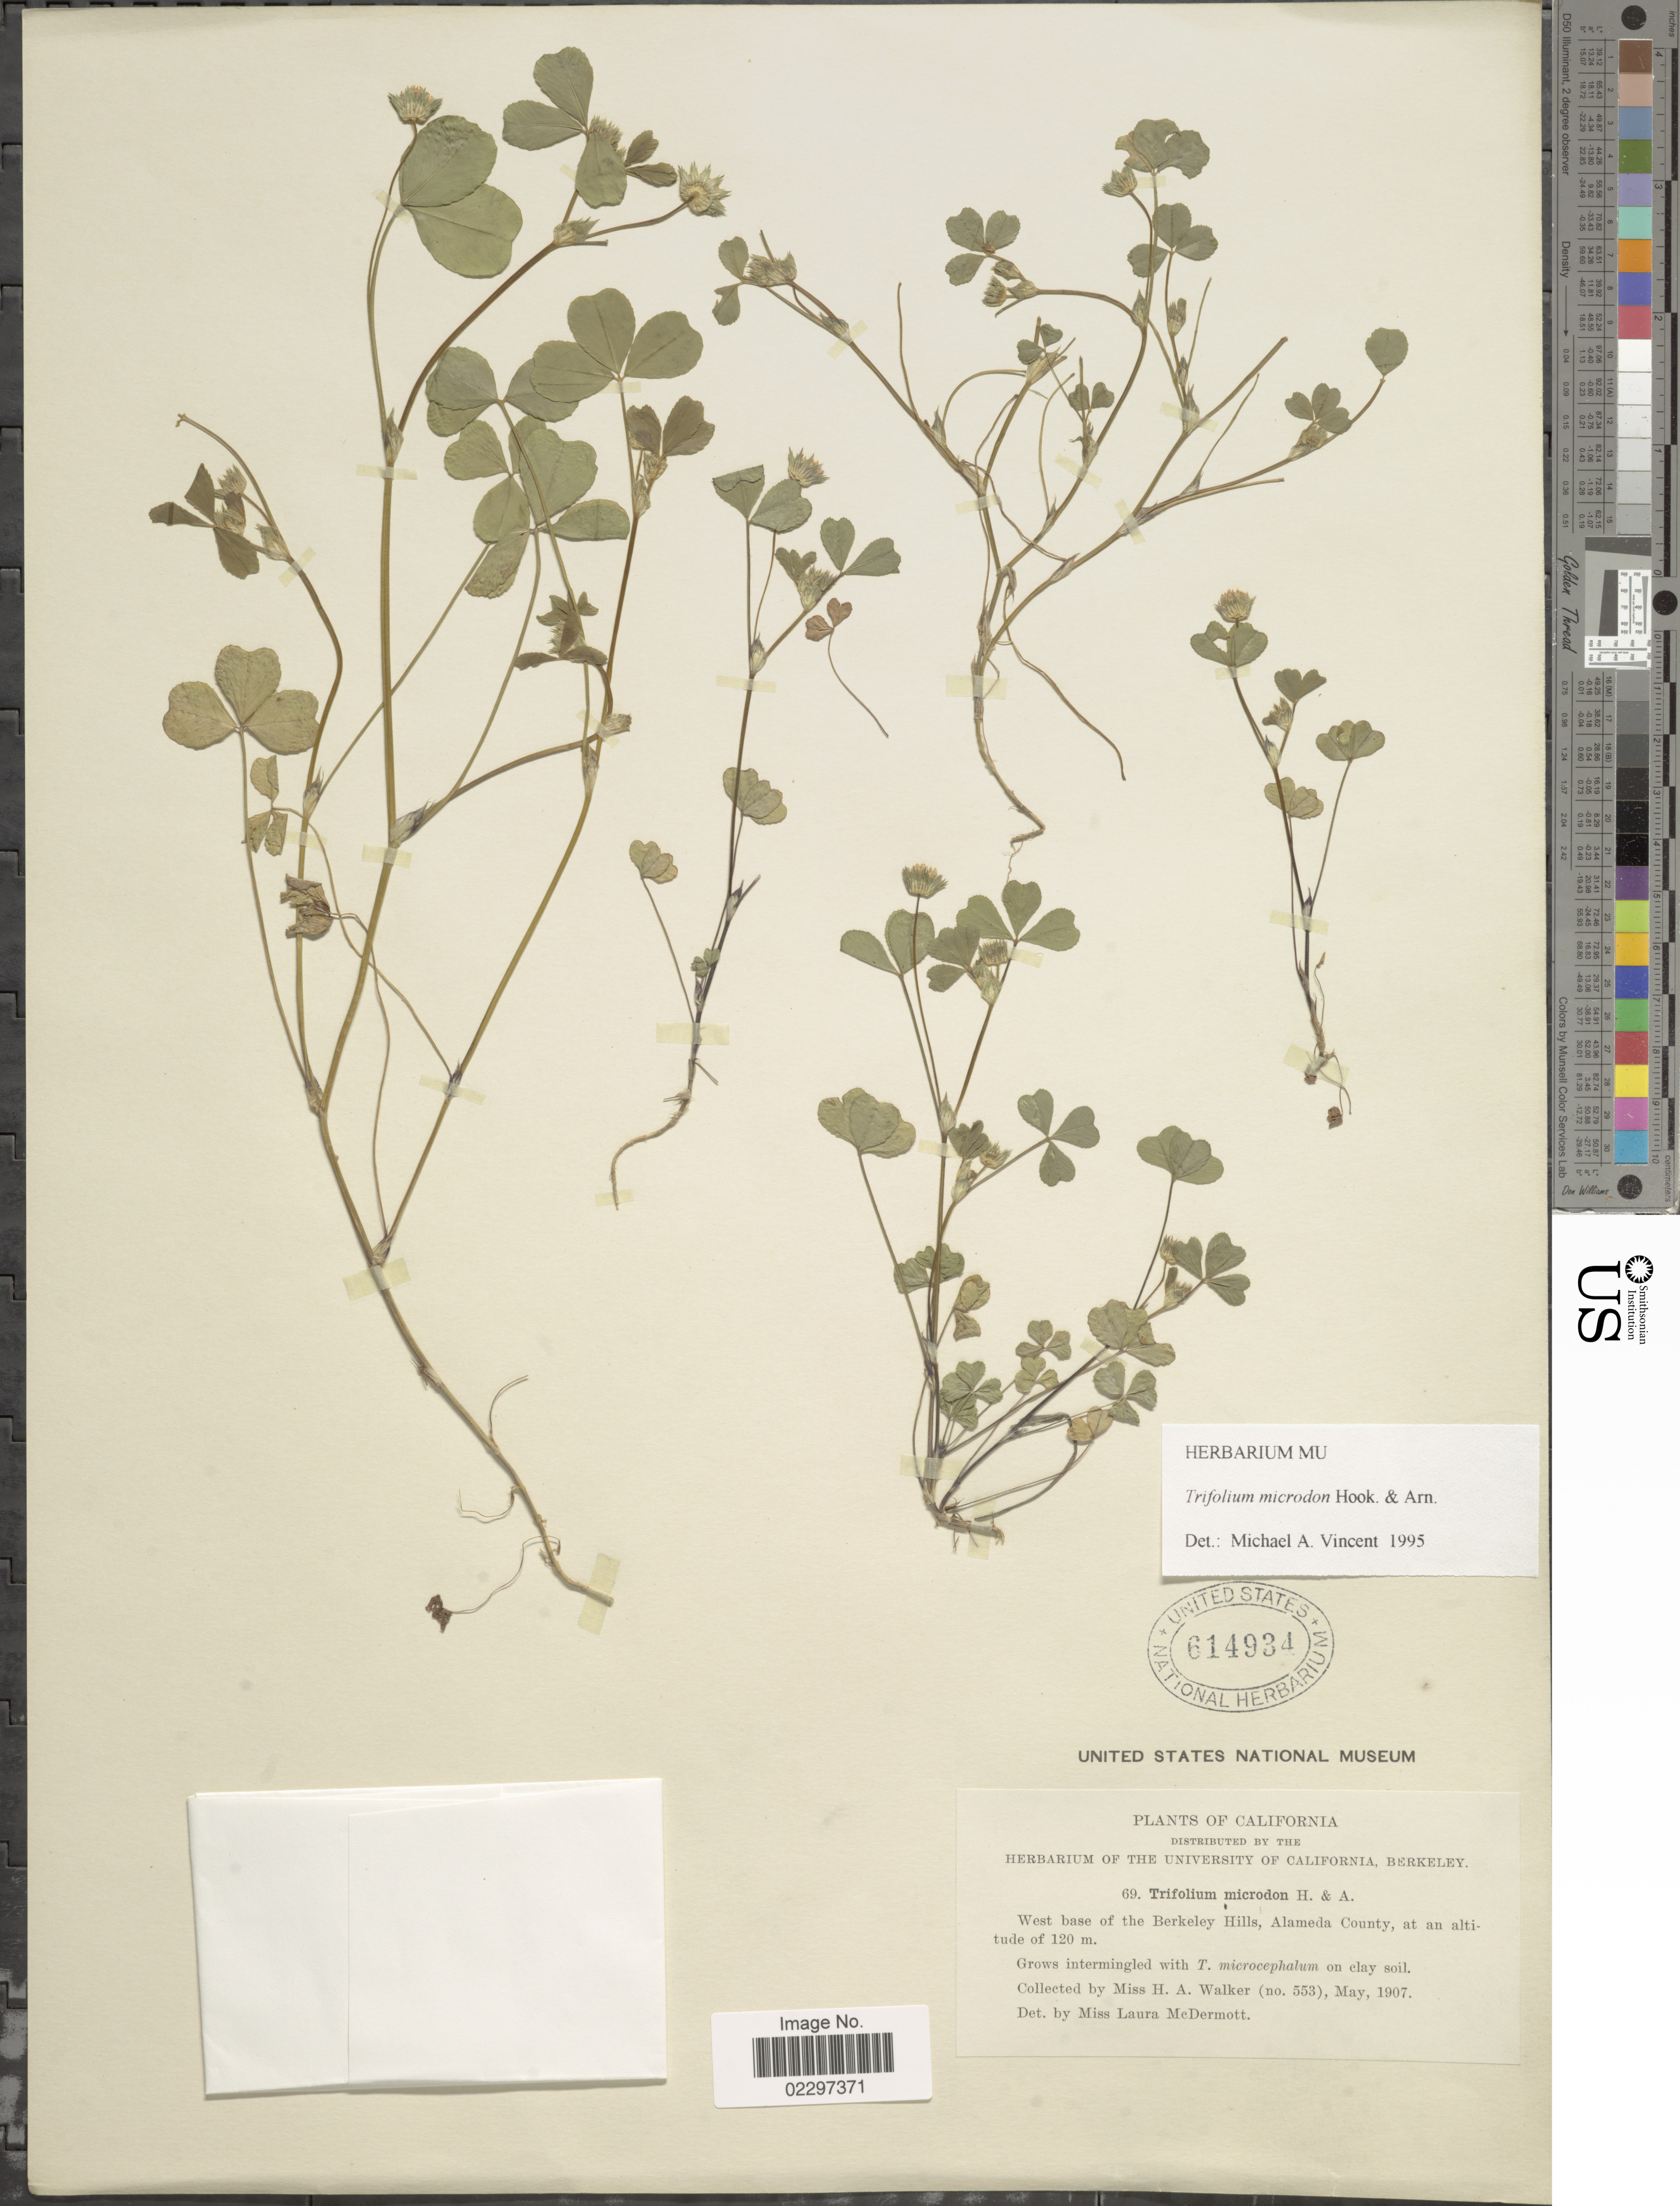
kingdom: Plantae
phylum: Tracheophyta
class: Magnoliopsida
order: Fabales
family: Fabaceae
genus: Trifolium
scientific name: Trifolium microdon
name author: Hook. & Arn.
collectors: H. Walker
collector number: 553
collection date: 1907-05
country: United States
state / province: California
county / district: Alameda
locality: West base of the Berkeley Hills, Alameda County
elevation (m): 120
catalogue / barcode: US 614934